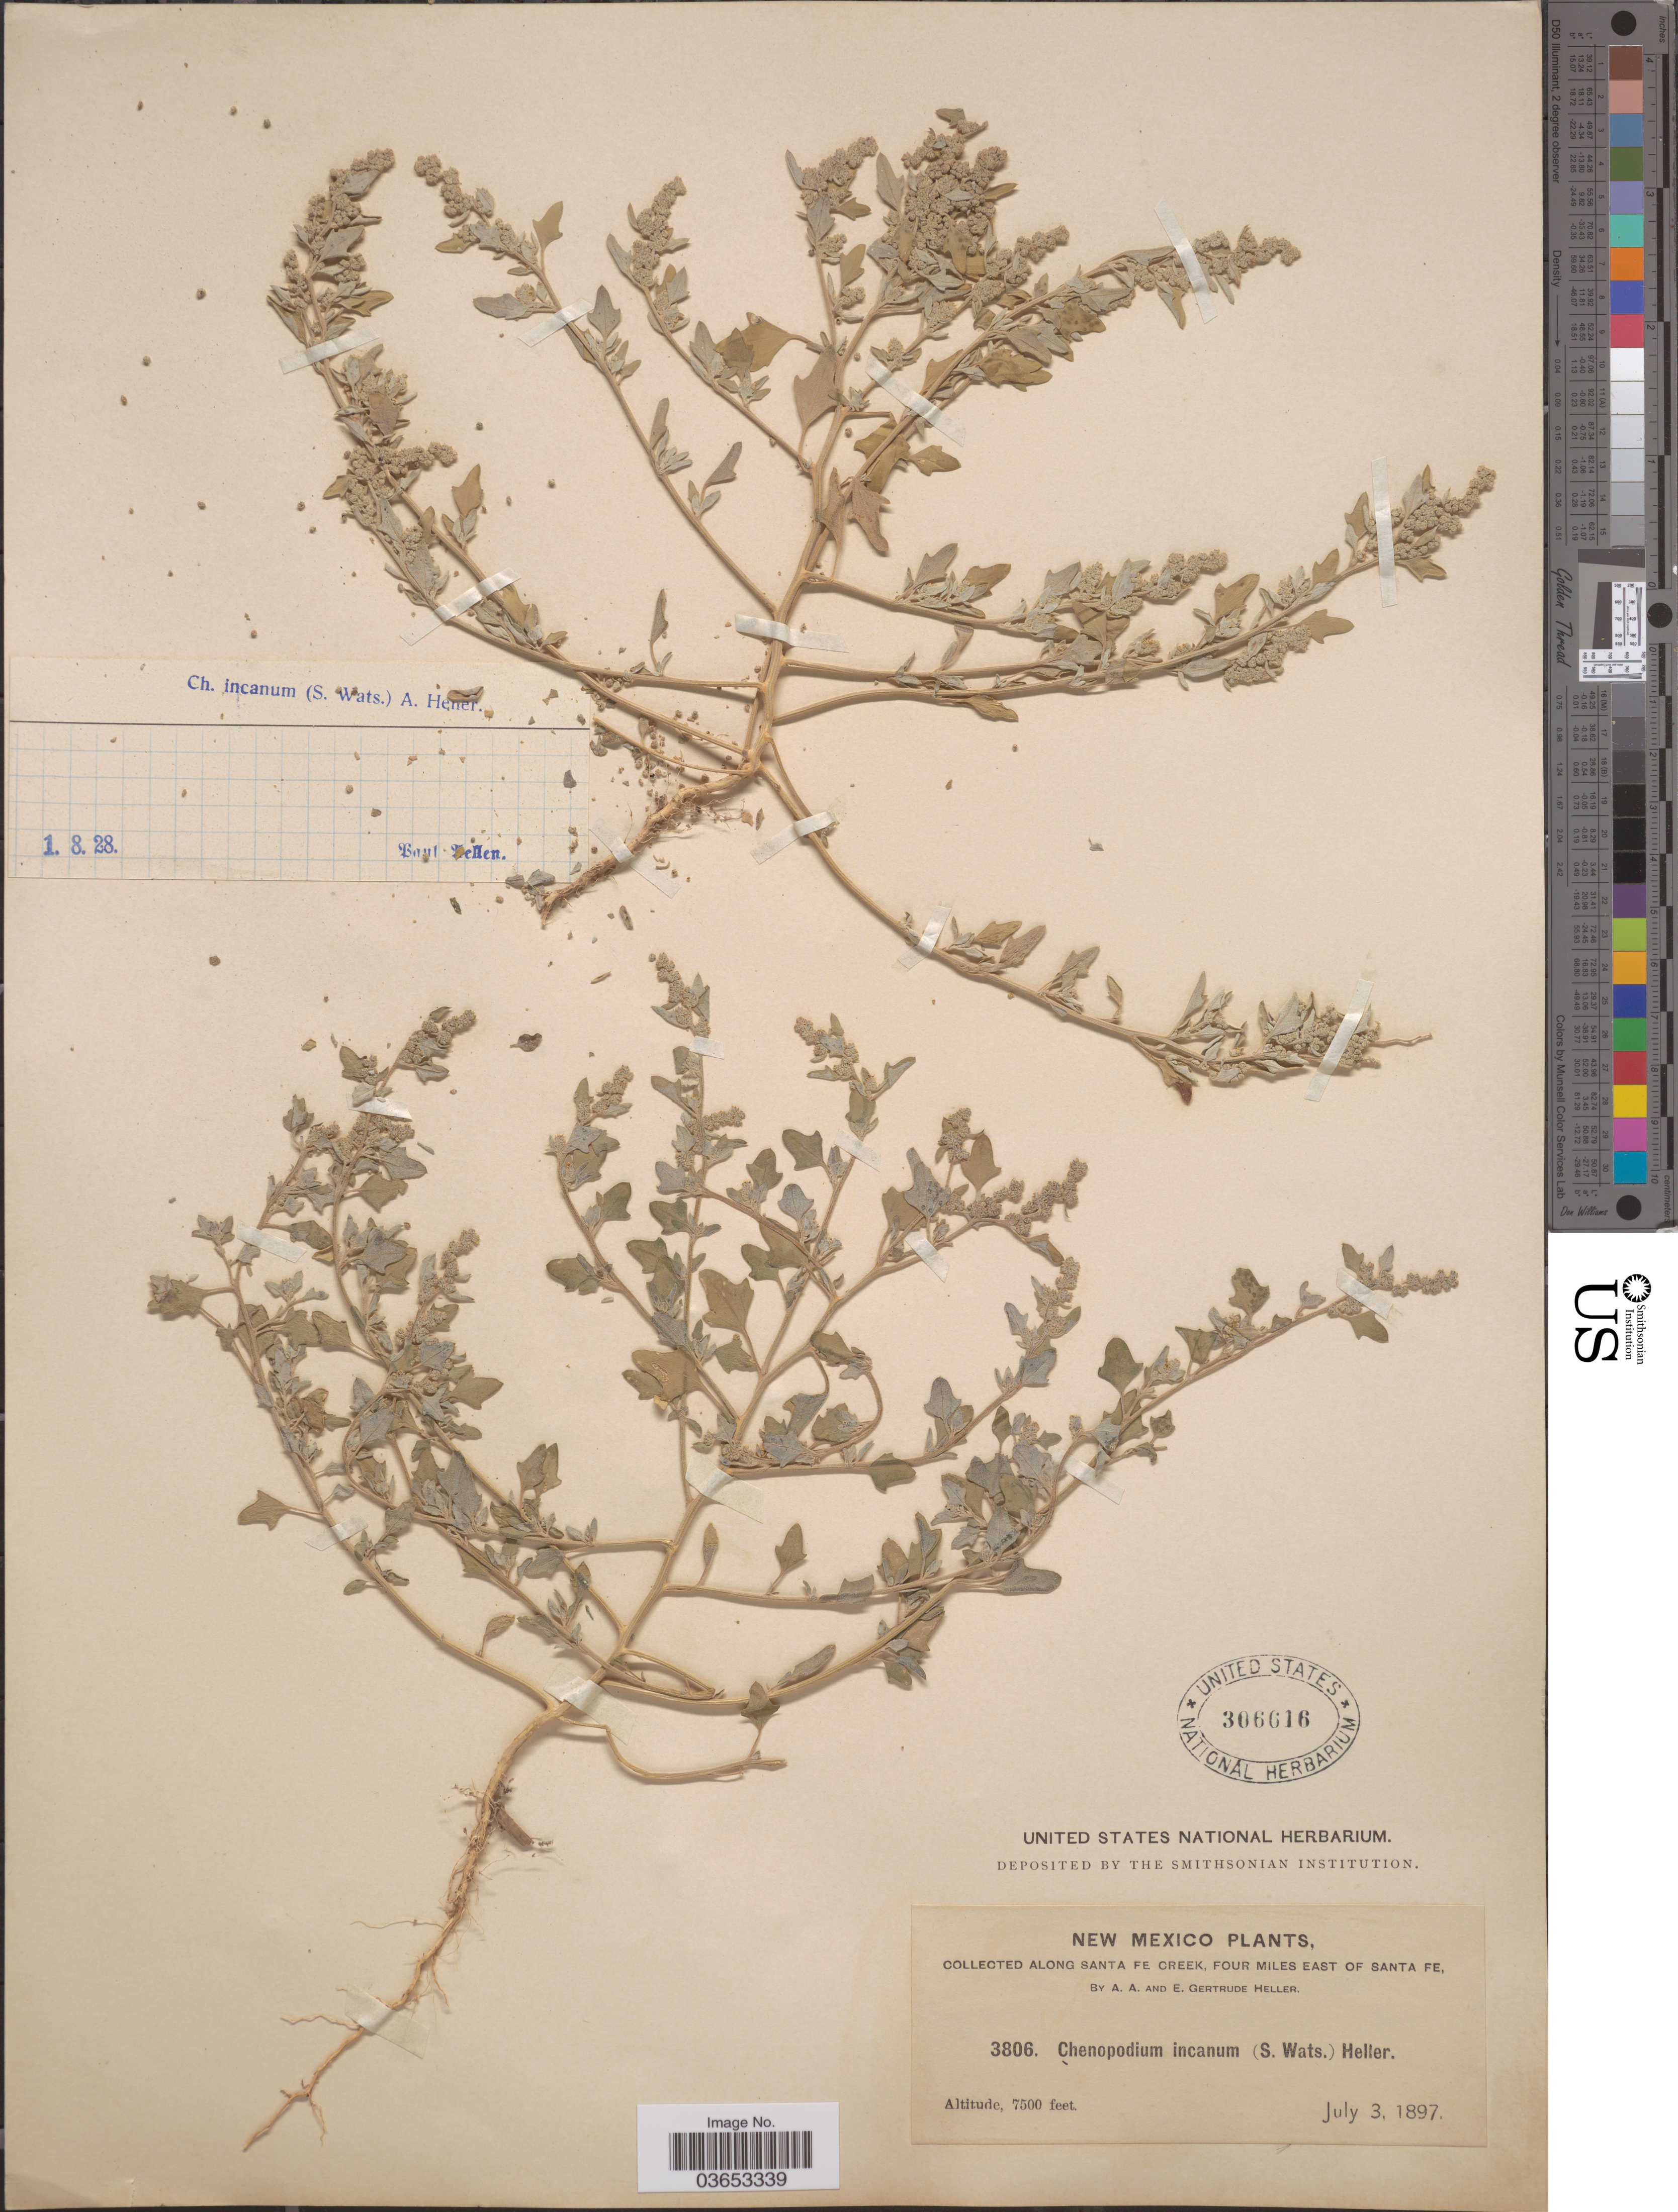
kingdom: Plantae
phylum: Tracheophyta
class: Magnoliopsida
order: Caryophyllales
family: Amaranthaceae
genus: Chenopodium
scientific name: Chenopodium incanum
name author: (S. Watson) A. Heller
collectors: A. A. Heller & E. G. Heller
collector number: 3806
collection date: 1897-07-03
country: United States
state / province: New Mexico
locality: Along Santa Fe Creek, Four miles east of Santa Fe.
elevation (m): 2286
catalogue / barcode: US 306616